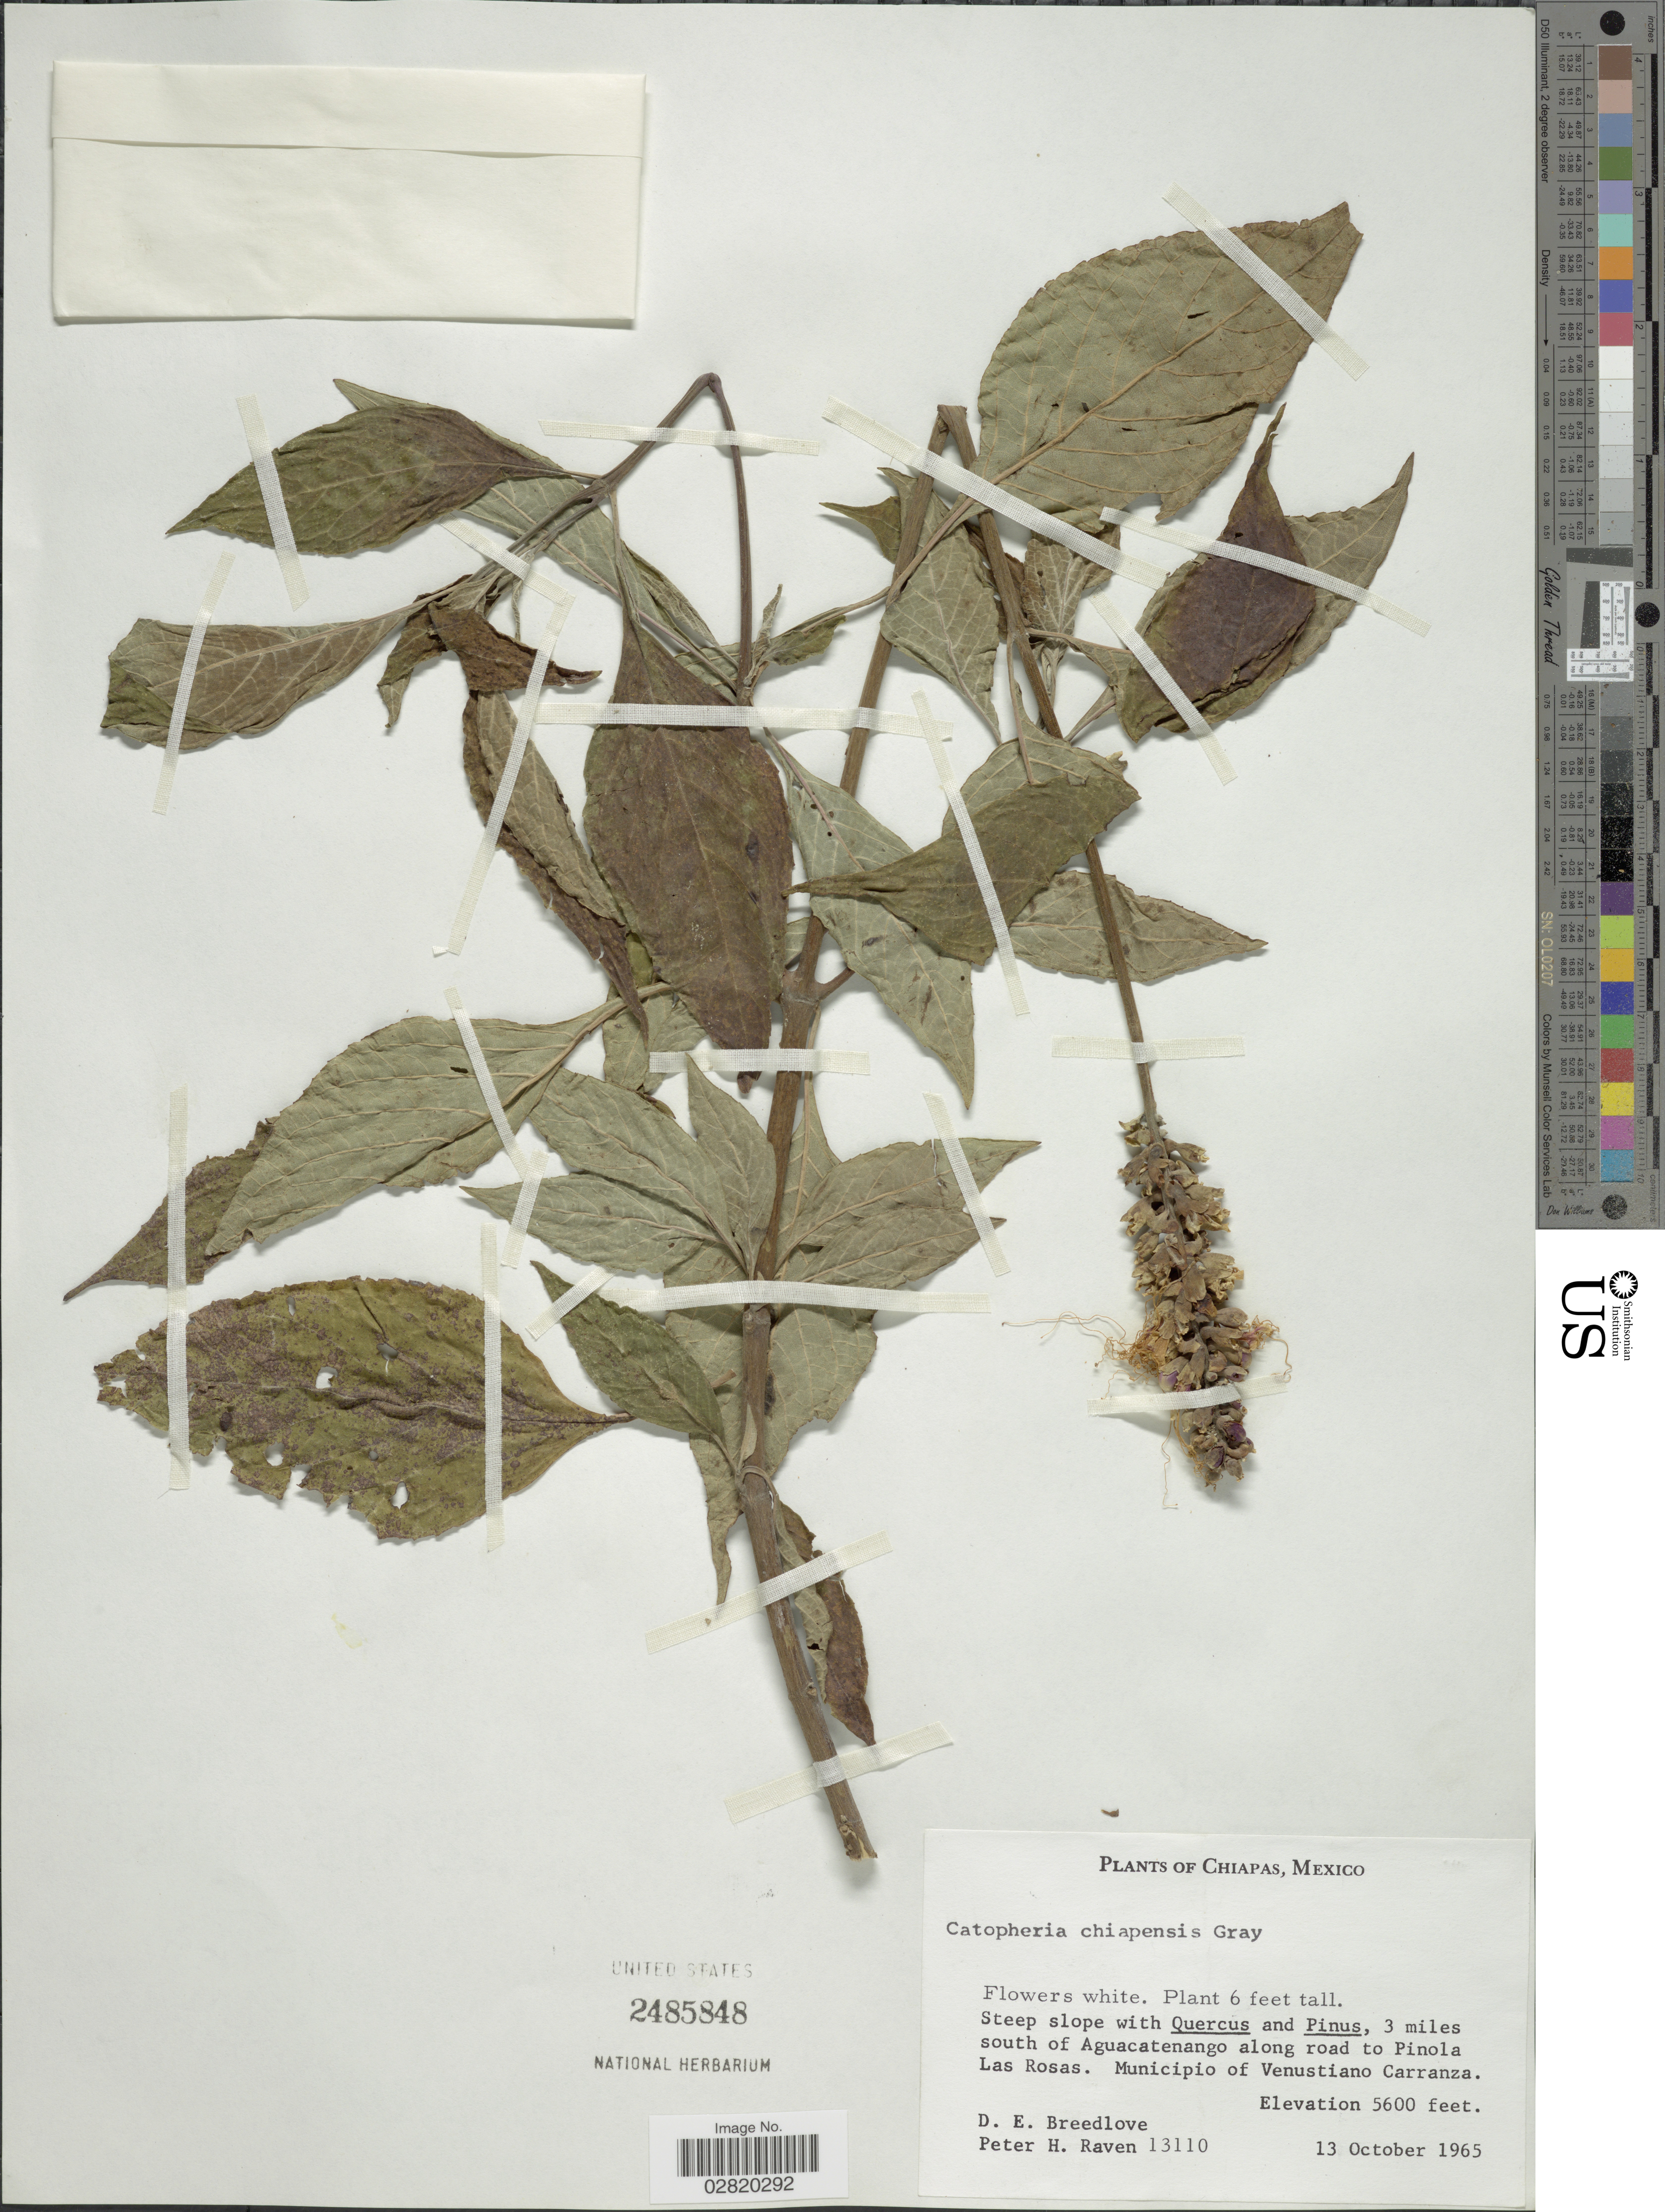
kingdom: Plantae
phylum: Tracheophyta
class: Magnoliopsida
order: Lamiales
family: Lamiaceae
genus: Catoferia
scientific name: Catoferia chiapensis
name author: A. Gray ex Benth.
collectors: D. E. Breedlove & P. Raven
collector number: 13110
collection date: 1965-10-13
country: Mexico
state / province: Chiapas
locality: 3 miles south of Aguacatenango along road to Pinola Las Rosas. Municipio of Venustiano Carranza.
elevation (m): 1707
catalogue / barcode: US 2485848